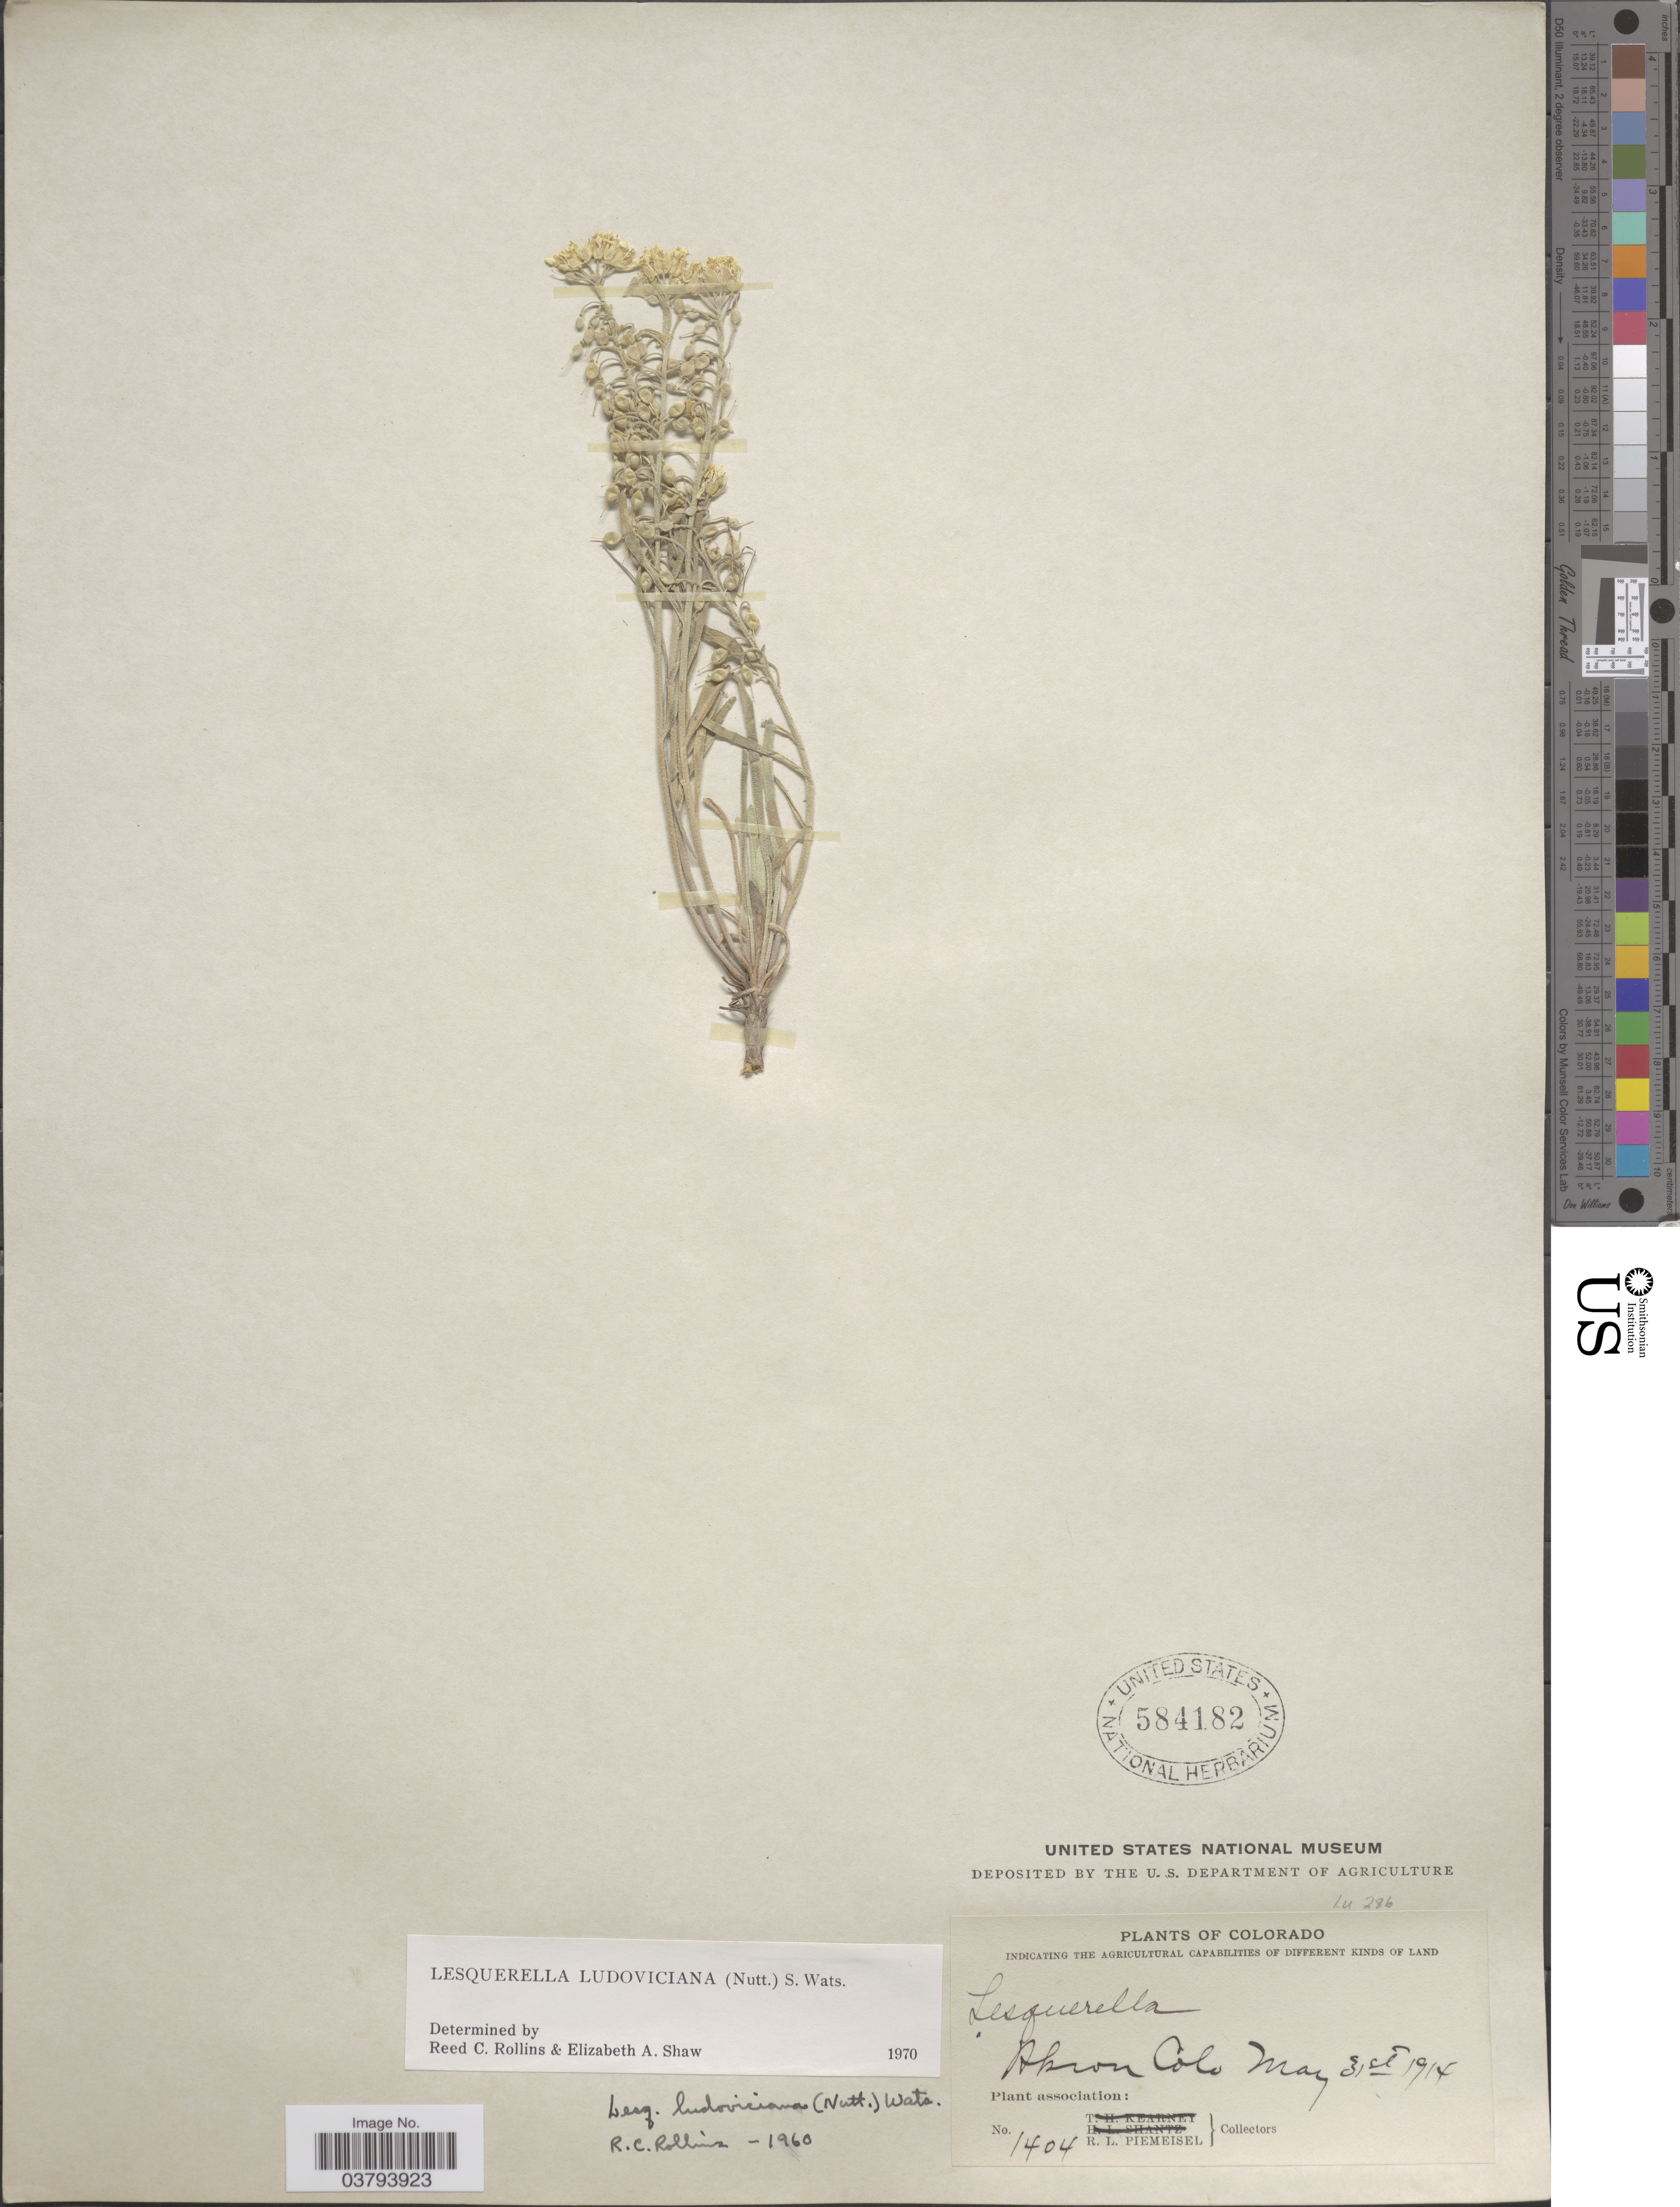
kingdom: Plantae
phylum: Tracheophyta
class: Magnoliopsida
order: Brassicales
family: Brassicaceae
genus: Lesquerella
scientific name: Lesquerella ludoviciana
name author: (Nutt.) S. Watson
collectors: R. L. Piemeisel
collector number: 1404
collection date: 1914-05-31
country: United States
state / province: Colorado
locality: Akron.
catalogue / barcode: US 584182